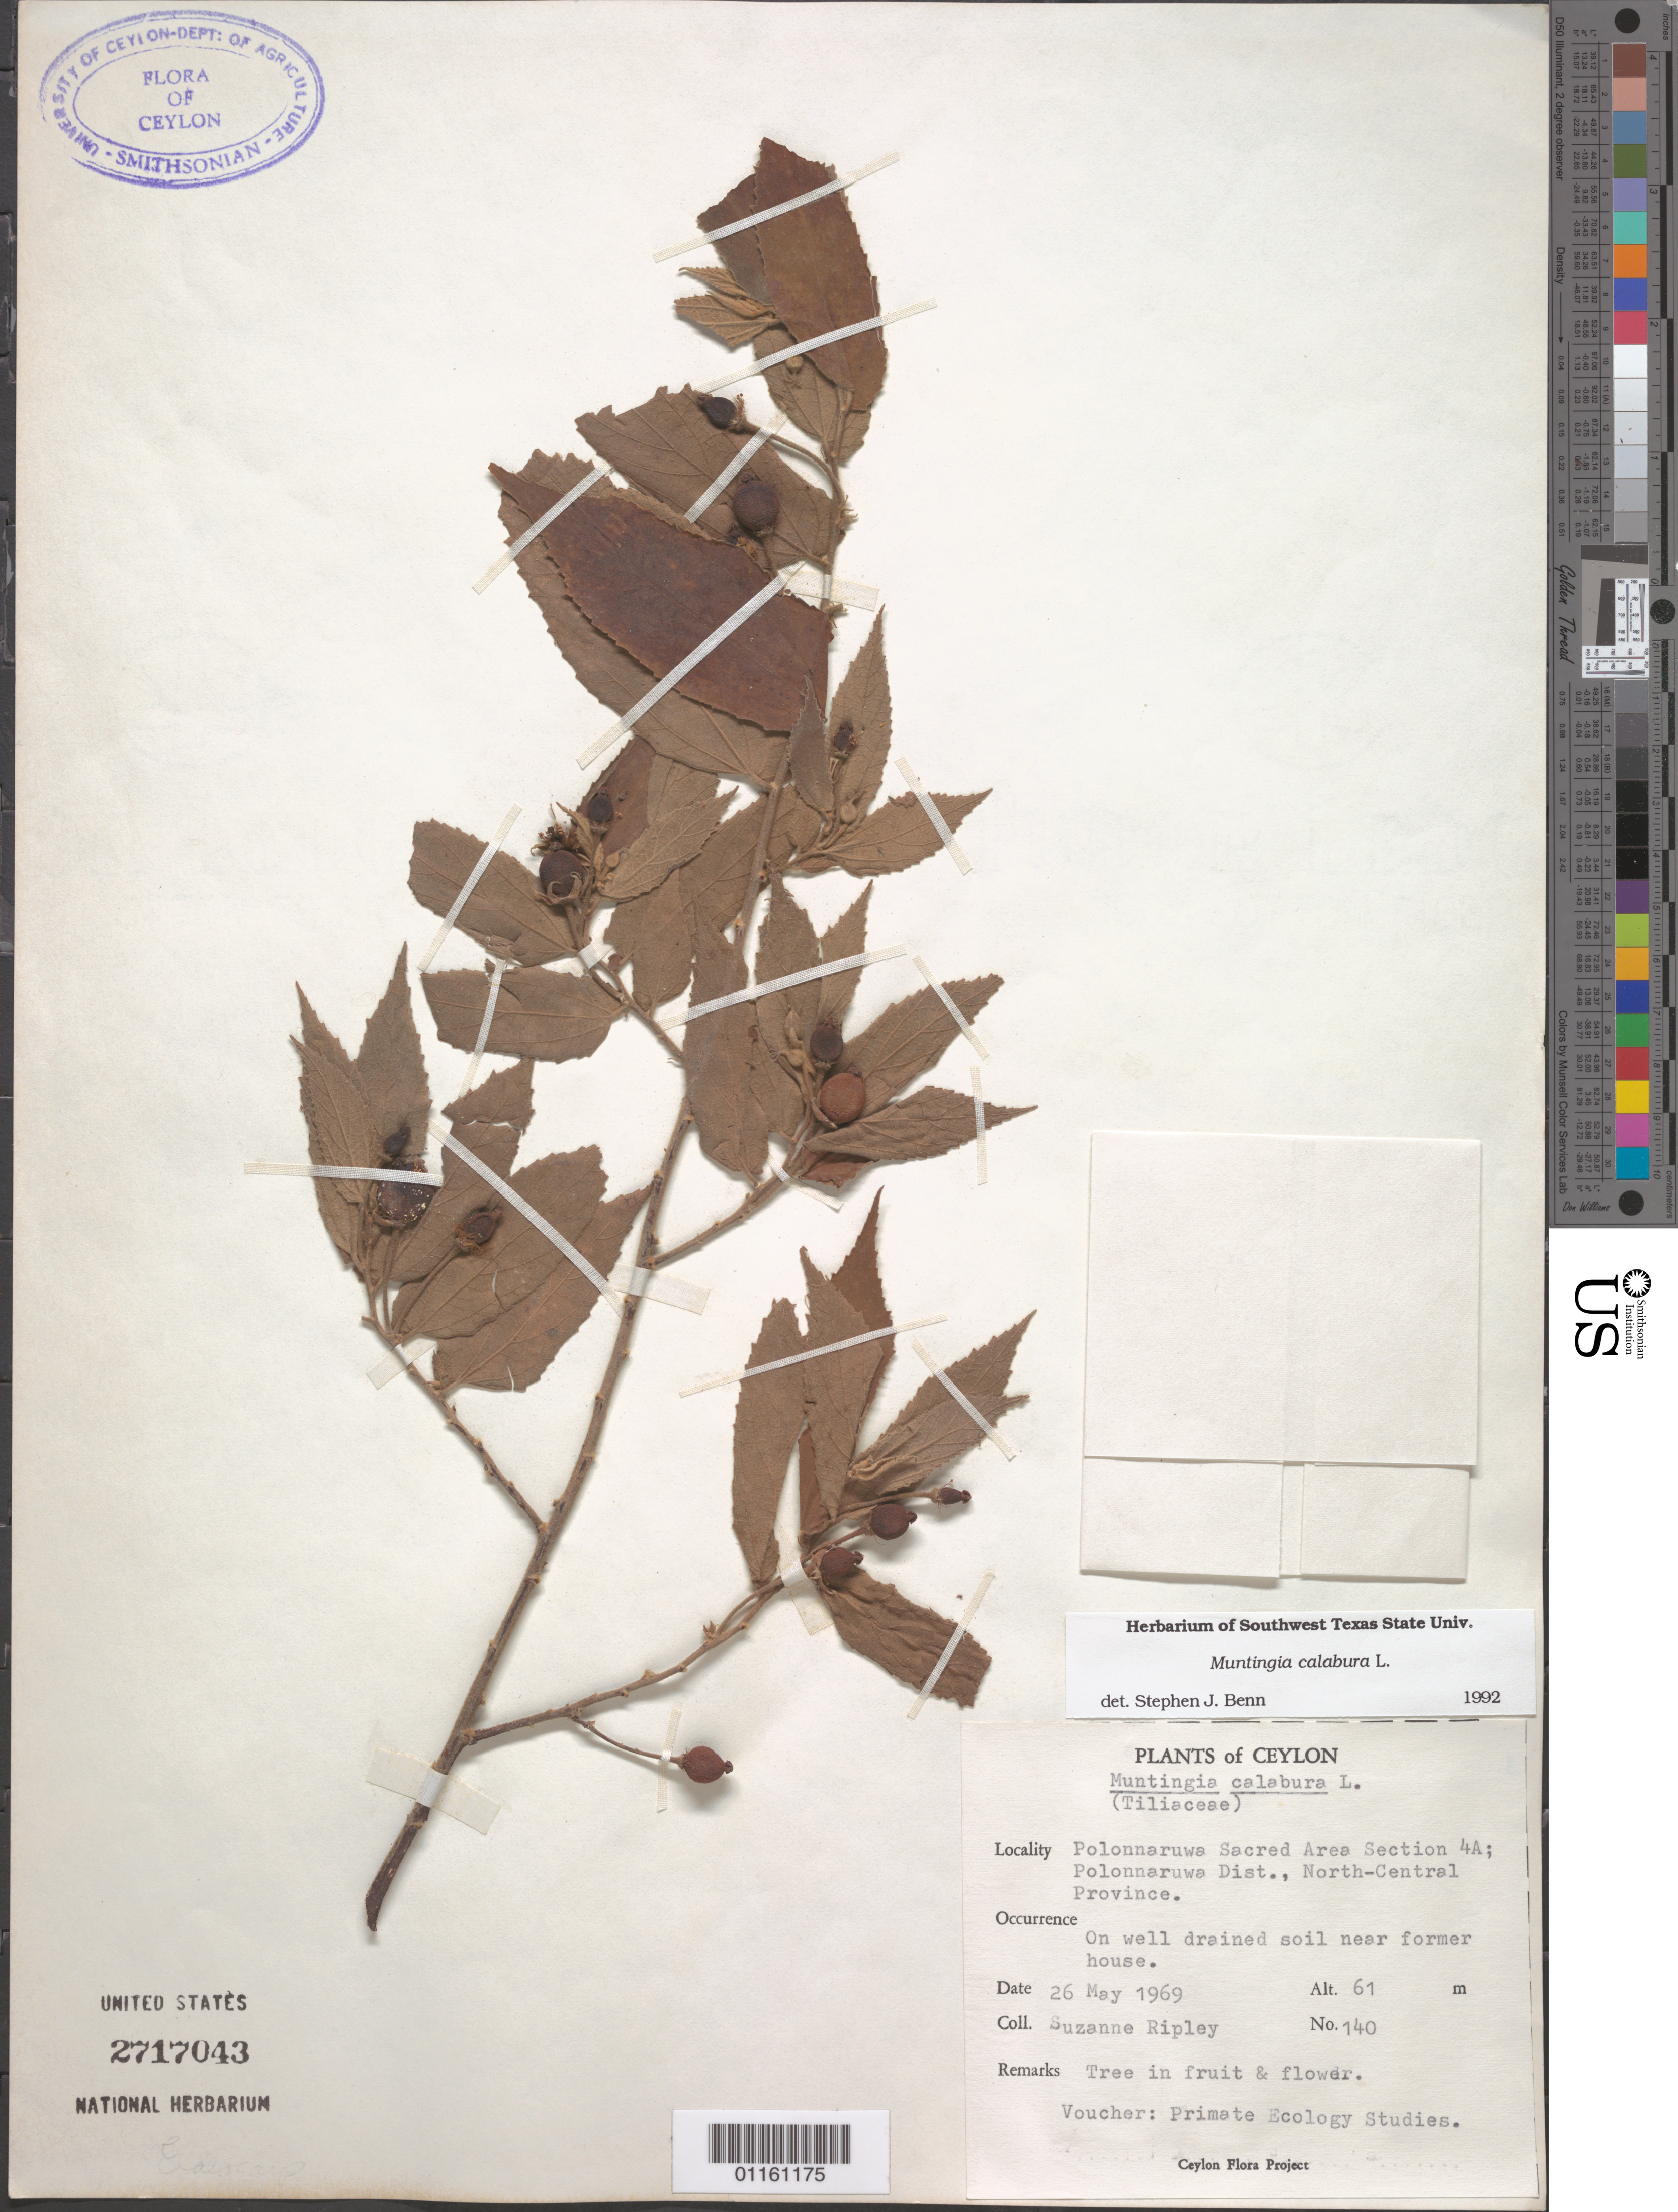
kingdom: Plantae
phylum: Tracheophyta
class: Magnoliopsida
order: Malvales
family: Muntingiaceae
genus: Muntingia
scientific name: Muntingia calabura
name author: L.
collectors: S. Ripley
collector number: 140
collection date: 1969-05-26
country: Sri Lanka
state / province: North Central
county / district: Polonnaruwa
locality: Polonnaruwa, Sacred Area, Section 4A.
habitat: On well drained soil near former house.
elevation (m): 61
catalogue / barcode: US 2717043